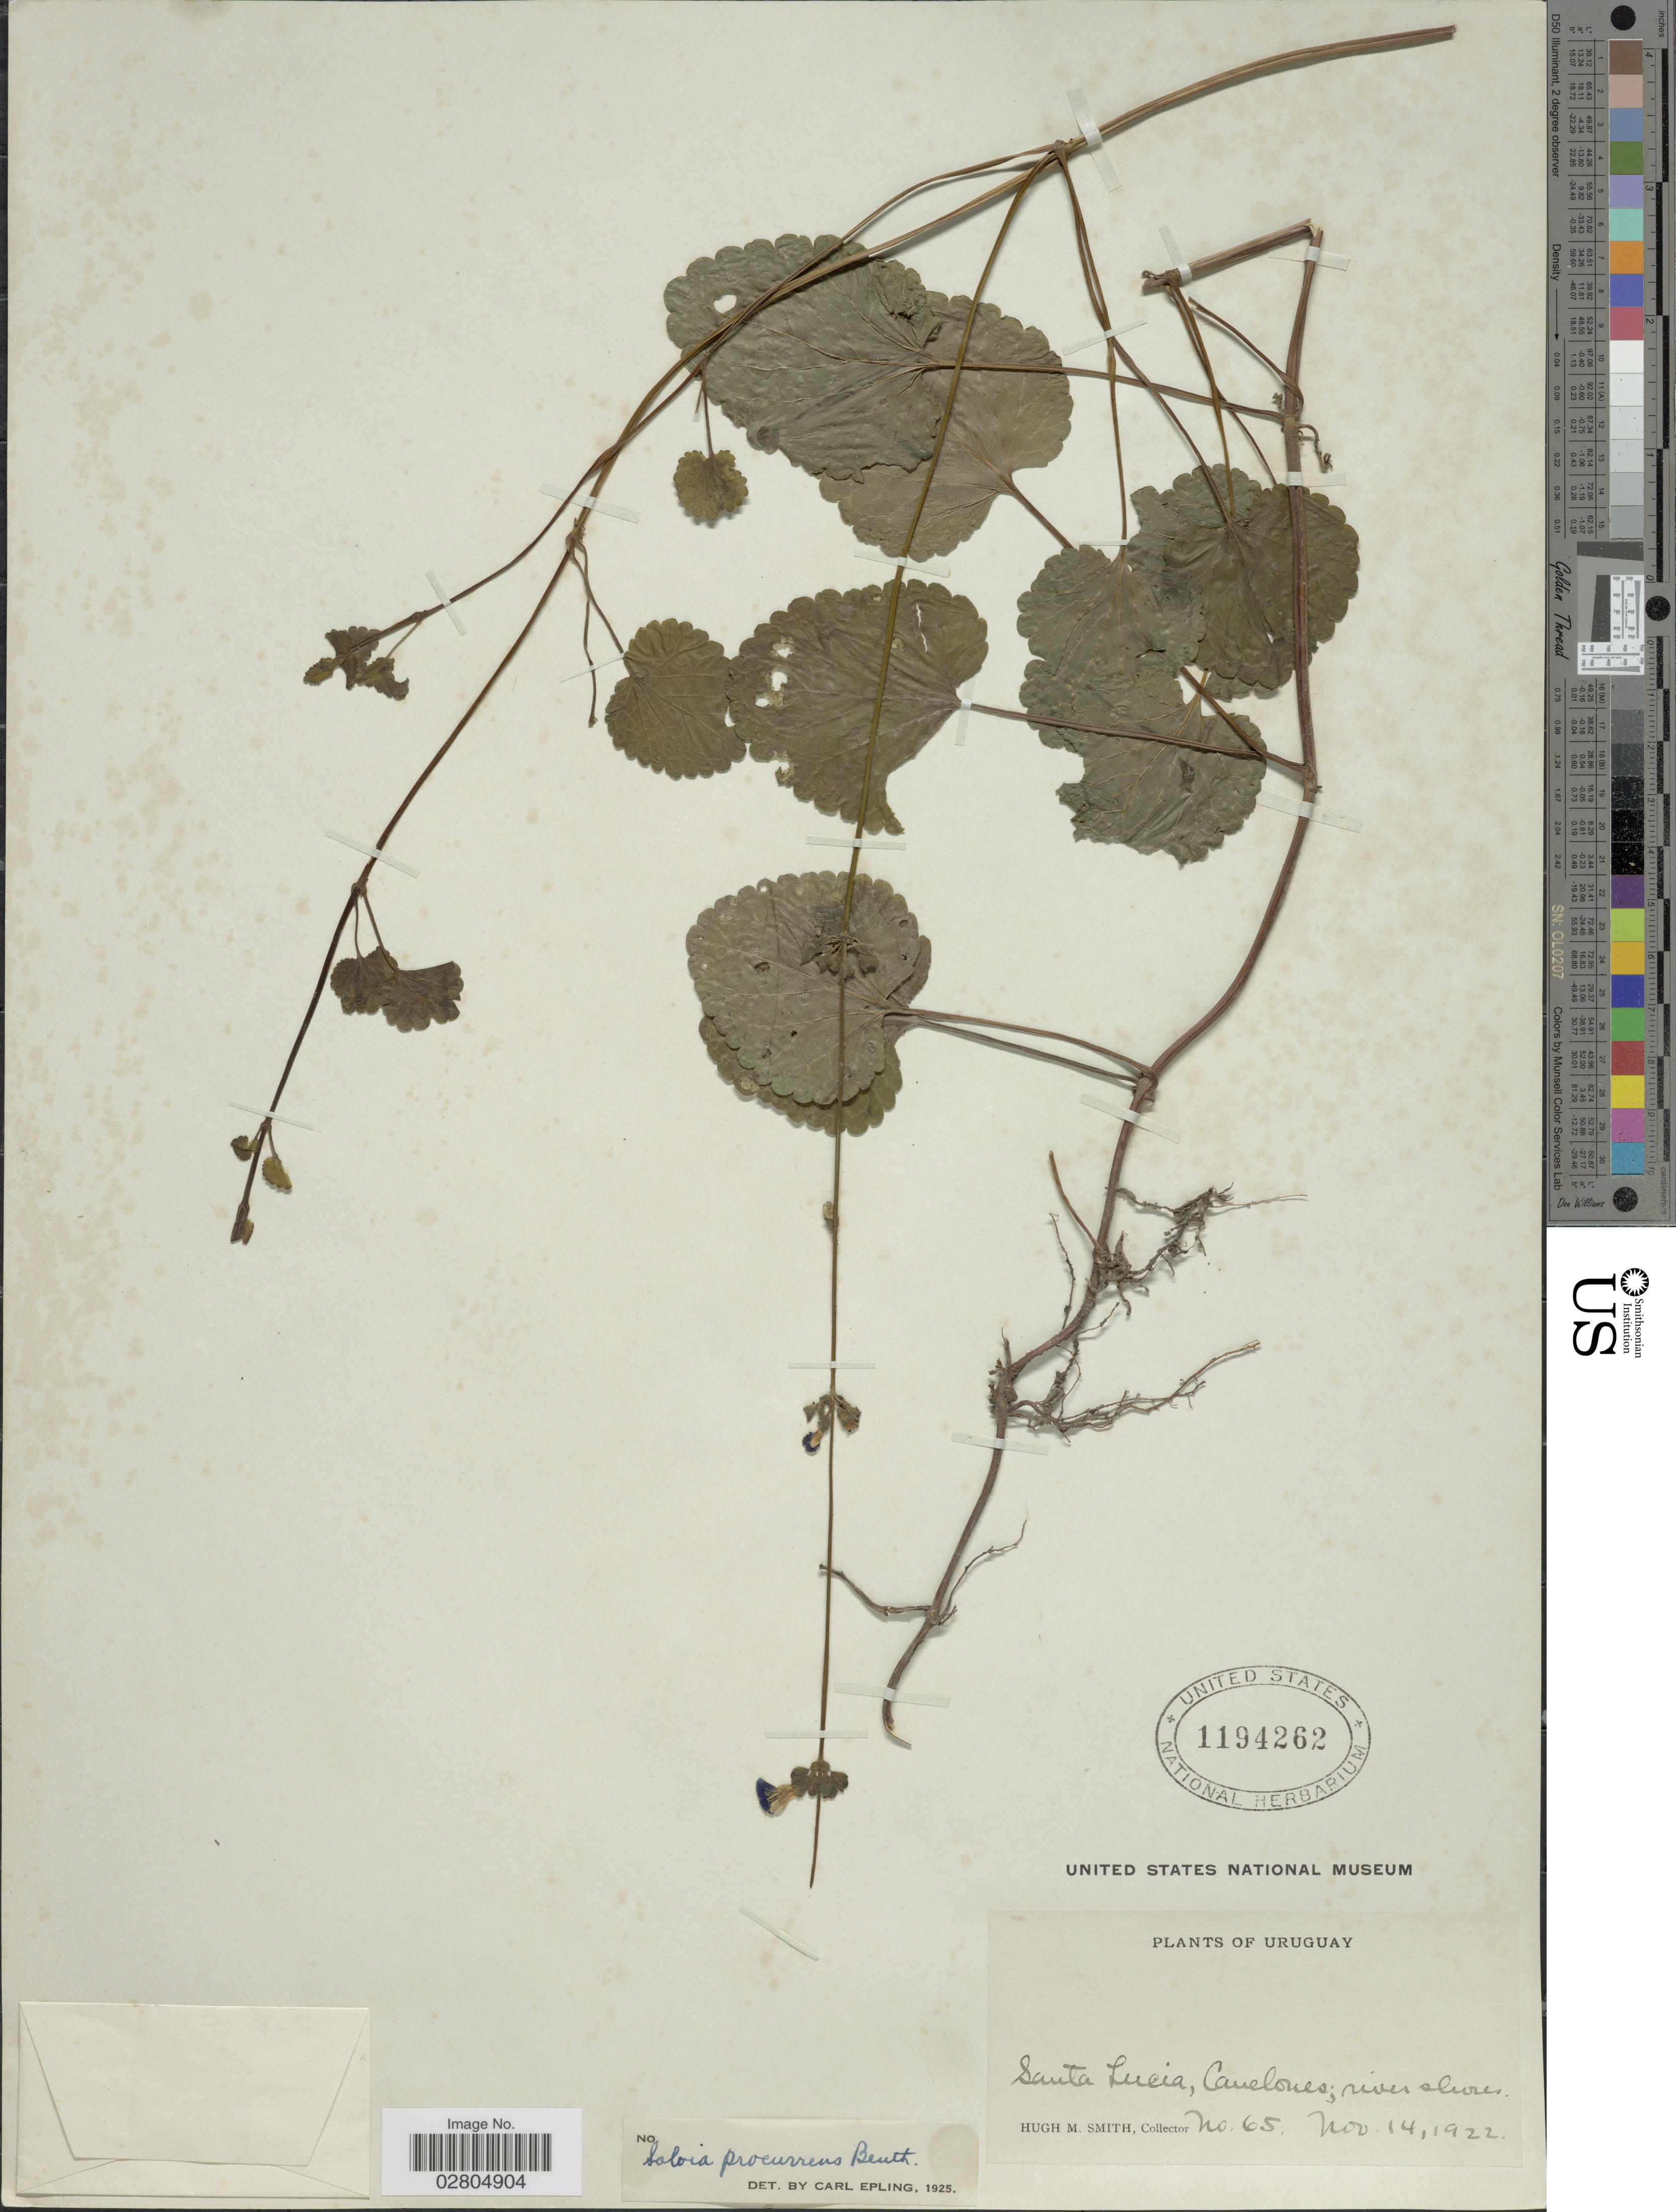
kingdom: Plantae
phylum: Tracheophyta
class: Magnoliopsida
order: Lamiales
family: Lamiaceae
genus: Salvia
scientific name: Salvia procurrens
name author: Benth.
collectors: H. M. Smith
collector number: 65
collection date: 1922-11-14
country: Uruguay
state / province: Canelones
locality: Santa Lucia.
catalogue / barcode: US 1194262